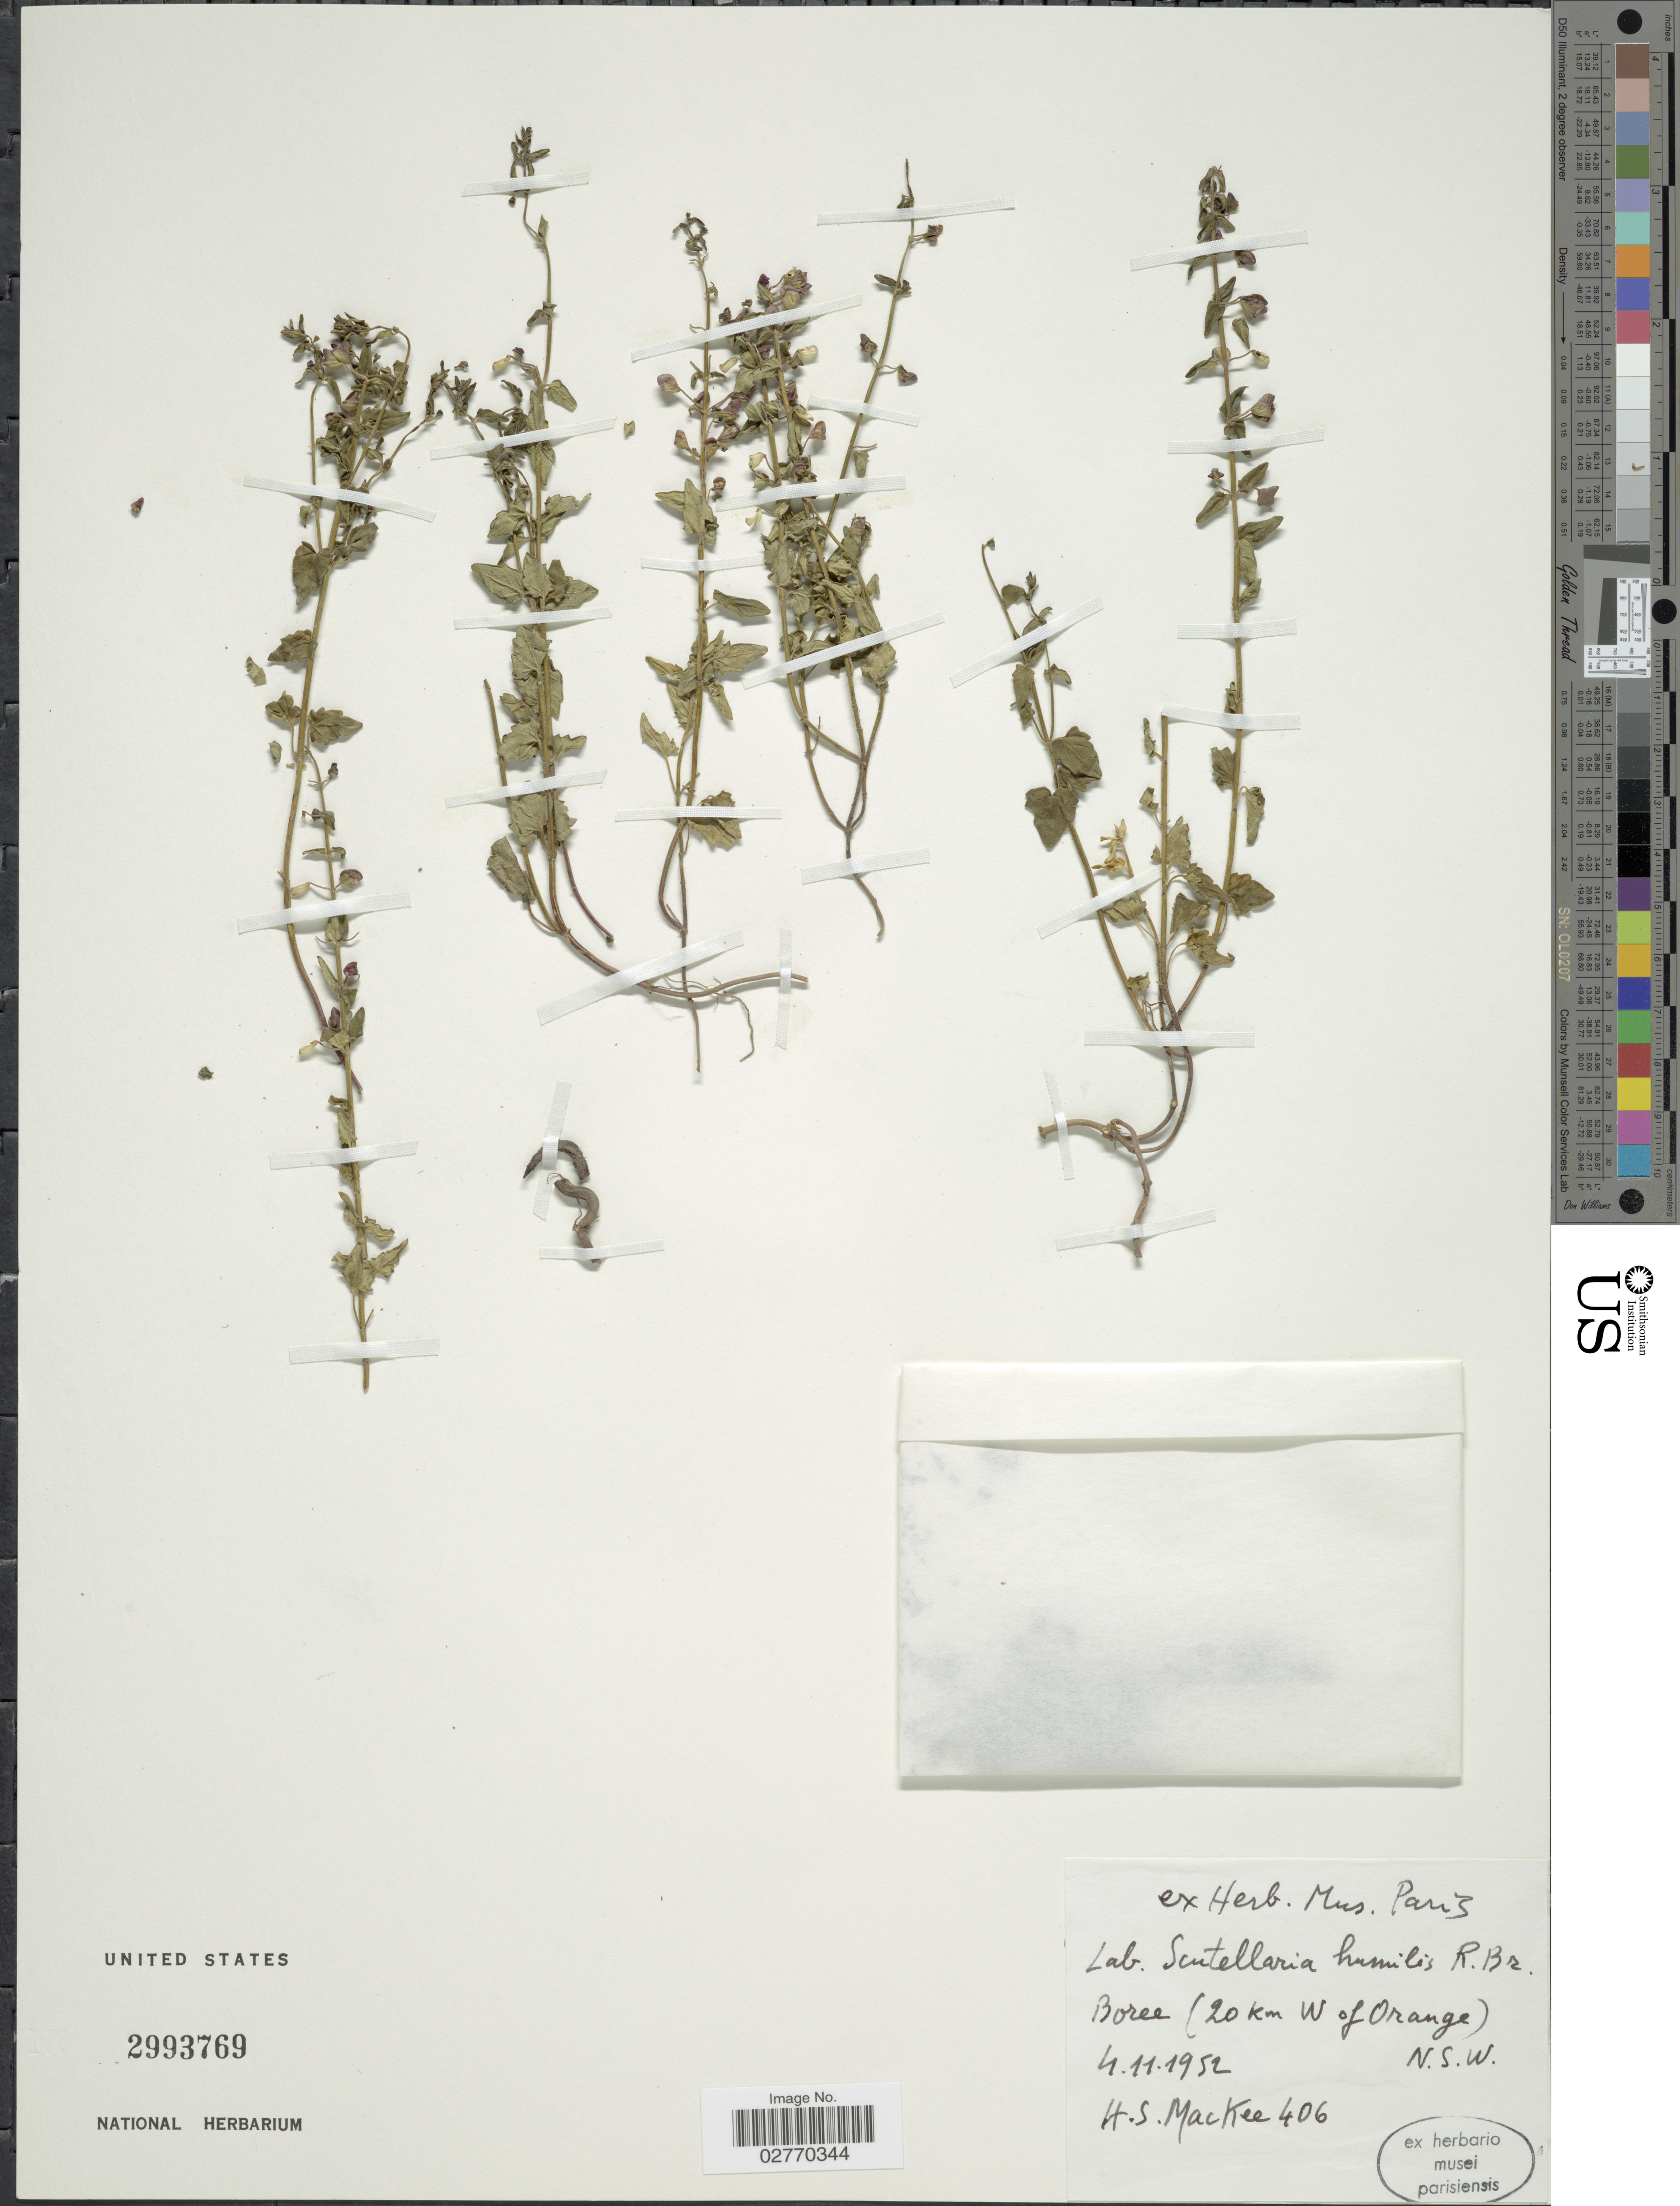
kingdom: Plantae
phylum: Tracheophyta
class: Magnoliopsida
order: Lamiales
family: Lamiaceae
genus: Scutellaria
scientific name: Scutellaria humilis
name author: R. Br.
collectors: H. Mackee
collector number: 406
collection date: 1952-11-04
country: Australia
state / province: New South Wales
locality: Boree (20 km W of Orange).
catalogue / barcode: US 2993769